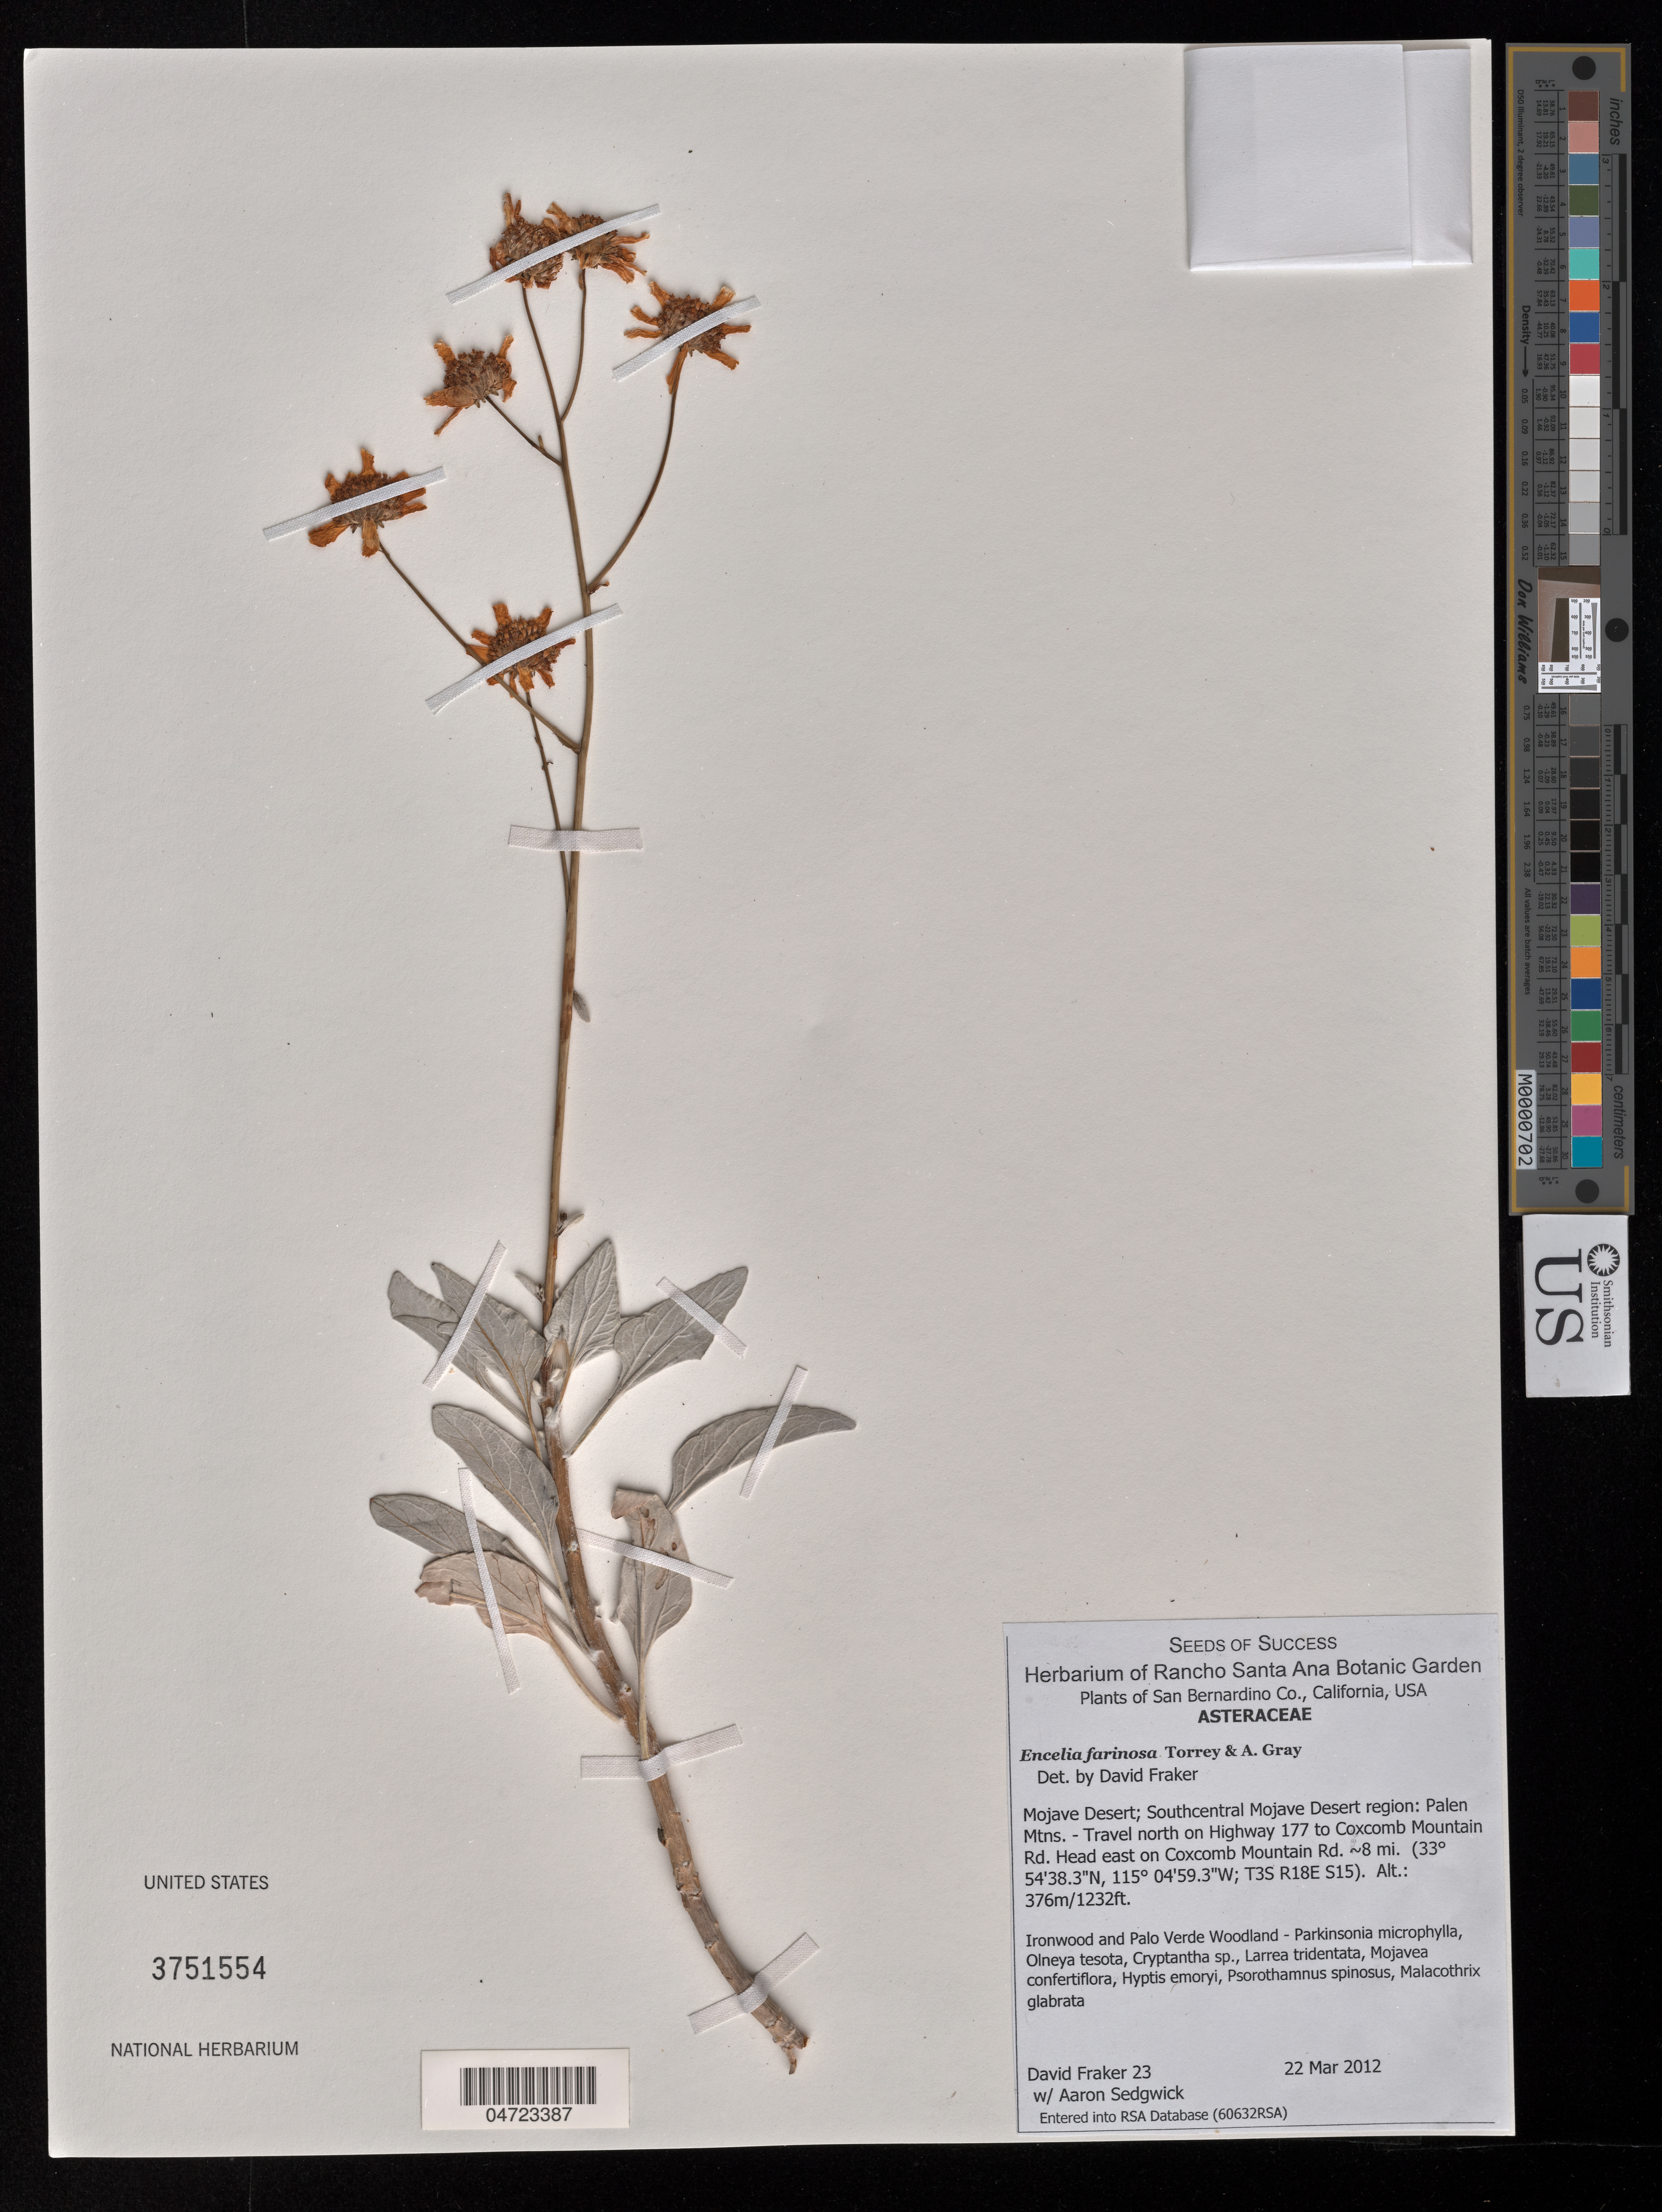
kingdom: Plantae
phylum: Tracheophyta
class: Magnoliopsida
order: Asterales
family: Asteraceae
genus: Encelia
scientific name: Encelia farinosa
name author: A. Gray ex Torr. in Emory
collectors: D. Fraker & A. Sedgwick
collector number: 23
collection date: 2012-03-22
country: United States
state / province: California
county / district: San Bernardino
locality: San Bernardino Co. Mojave Desert; Southcentral Mojave Desert region: Palen Mtns. - Travel north on Highway 177 to Coxcomb Mountain Rd. Head east on Coxcomb Mountain Rd. ~8 mi. (T3S R18E S15).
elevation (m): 376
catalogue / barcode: US 3751554